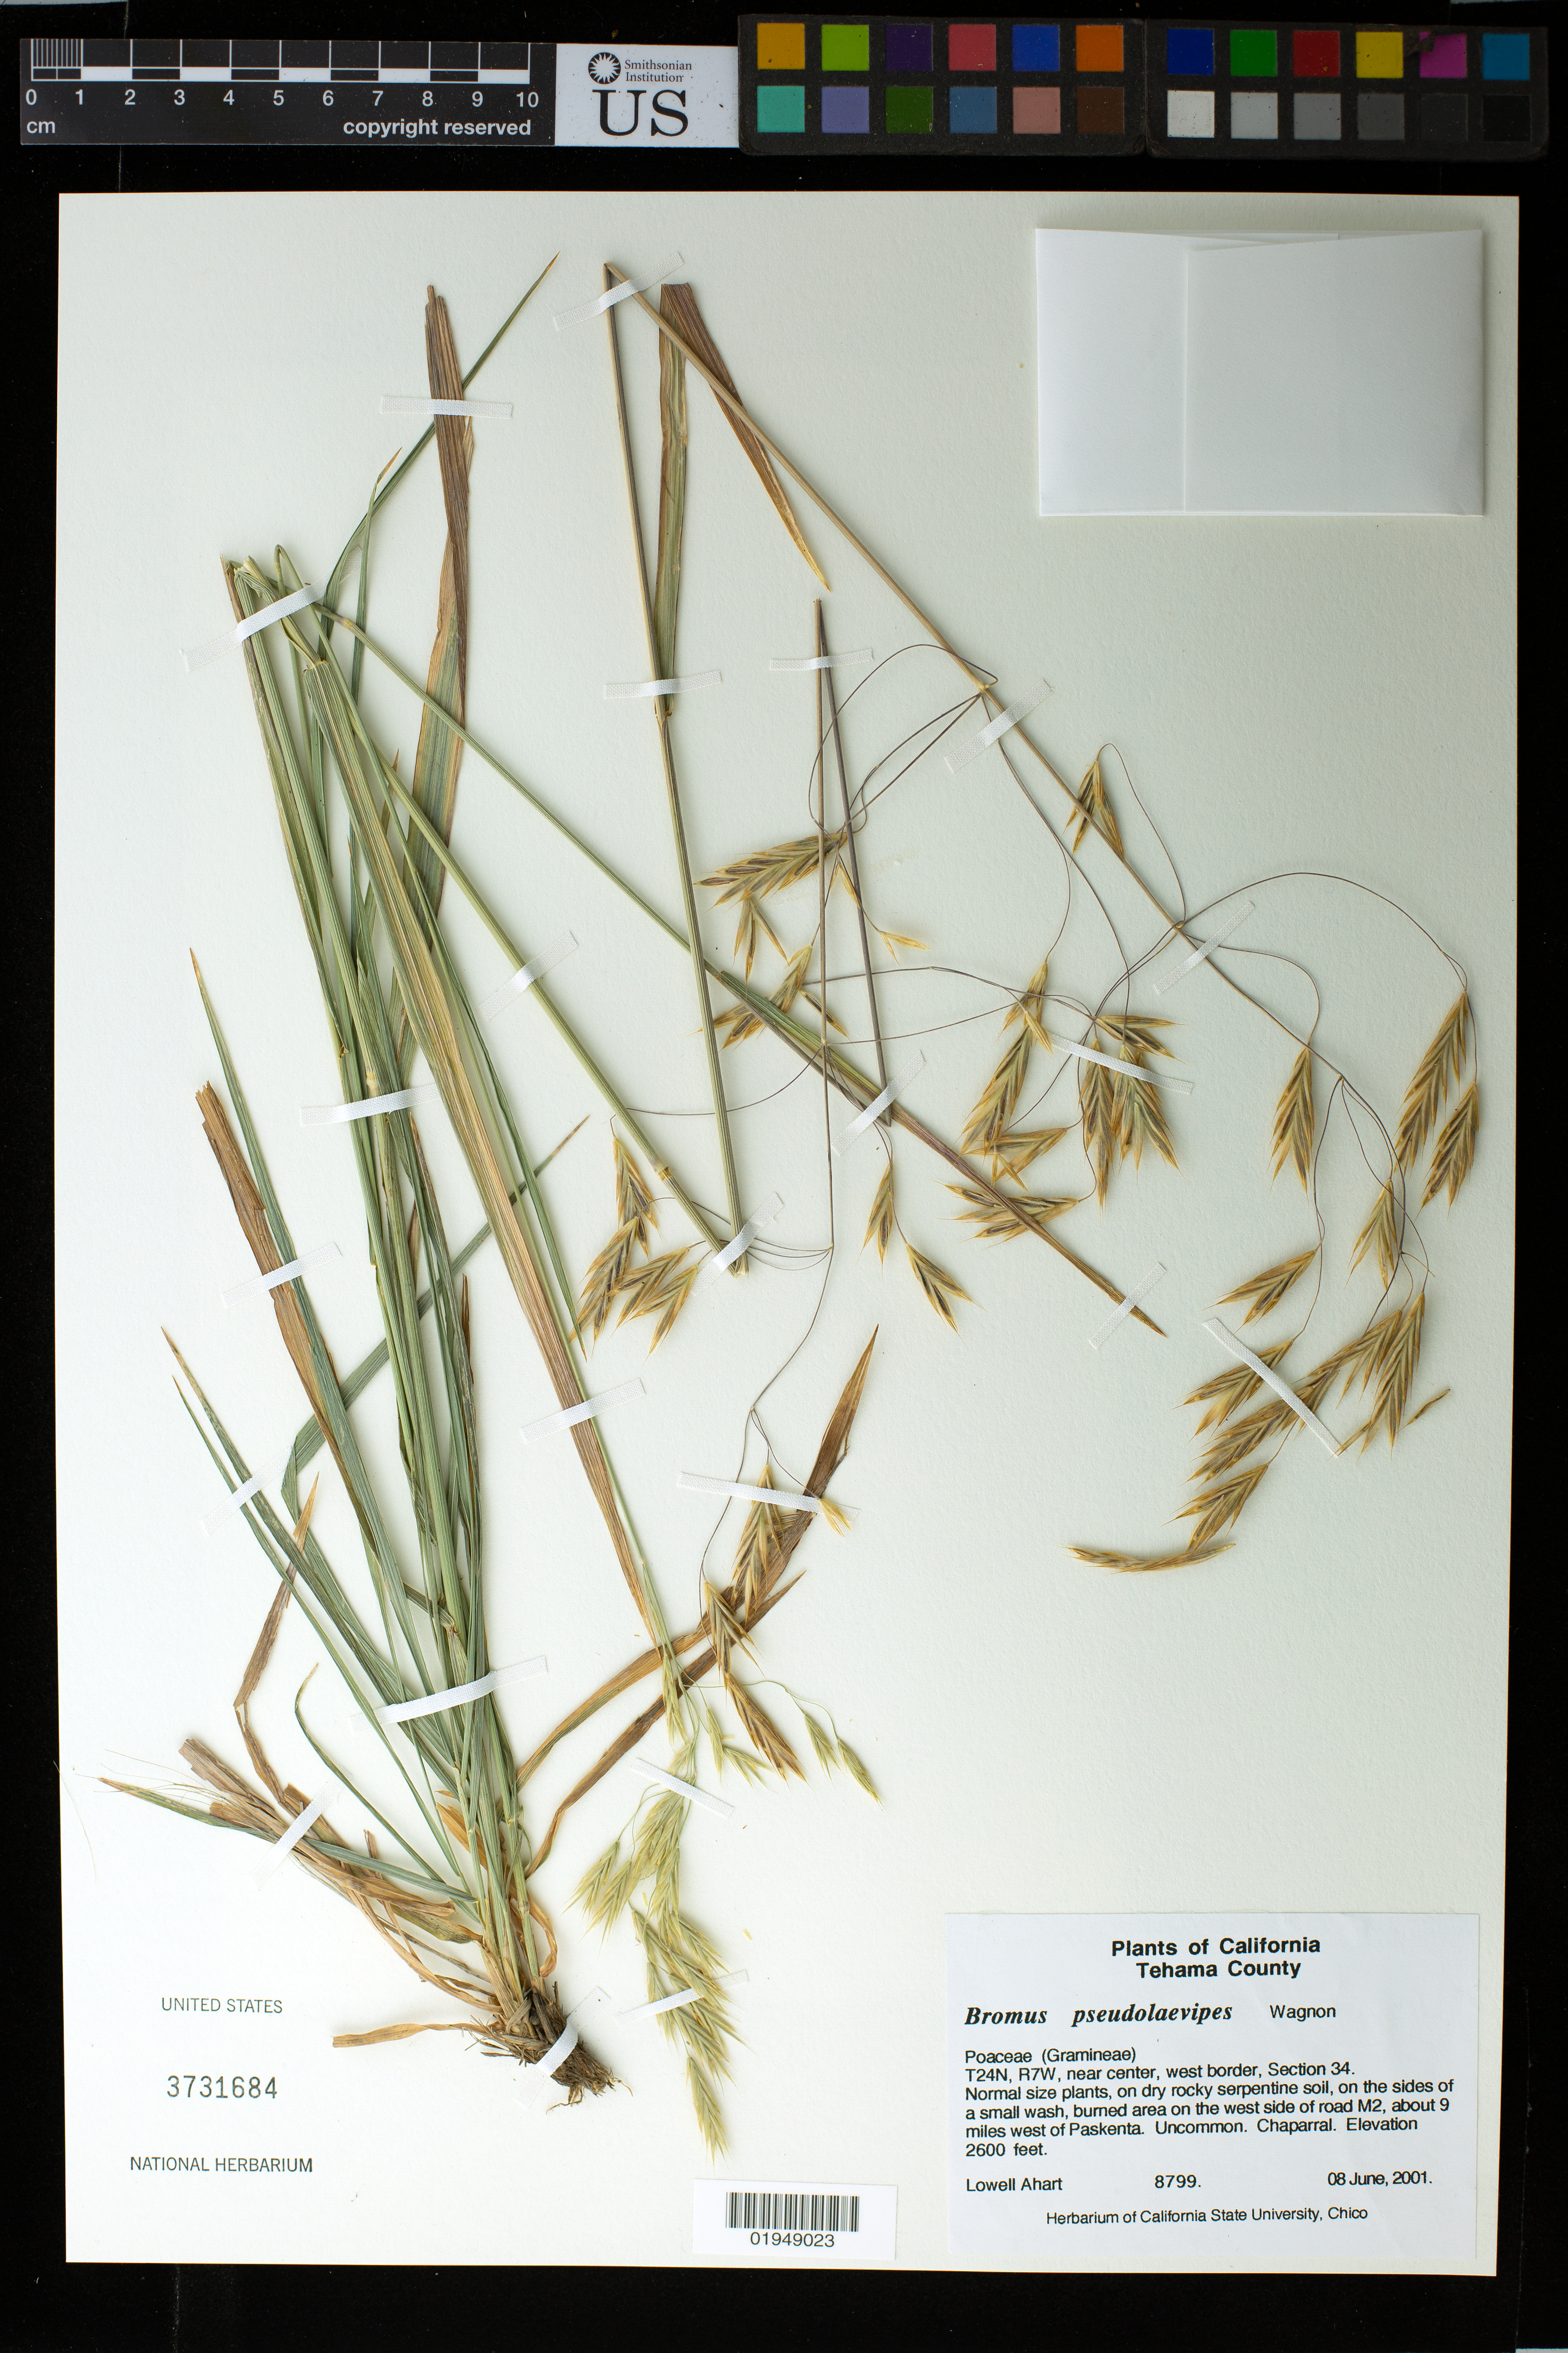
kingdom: Plantae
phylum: Tracheophyta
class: Liliopsida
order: Poales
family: Poaceae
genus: Bromus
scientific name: Bromus pseudolaevipes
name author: Wagnon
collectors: L. Ahart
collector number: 8799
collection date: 2001-06-08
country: United States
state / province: California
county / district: Tehama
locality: On the sides of a small wash, burned area on the west side of road M2, about 9 miles west of Paskenta. T24N, R7W, near center, west border, Section 34.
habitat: chaparral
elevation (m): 2682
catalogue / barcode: US 3731684